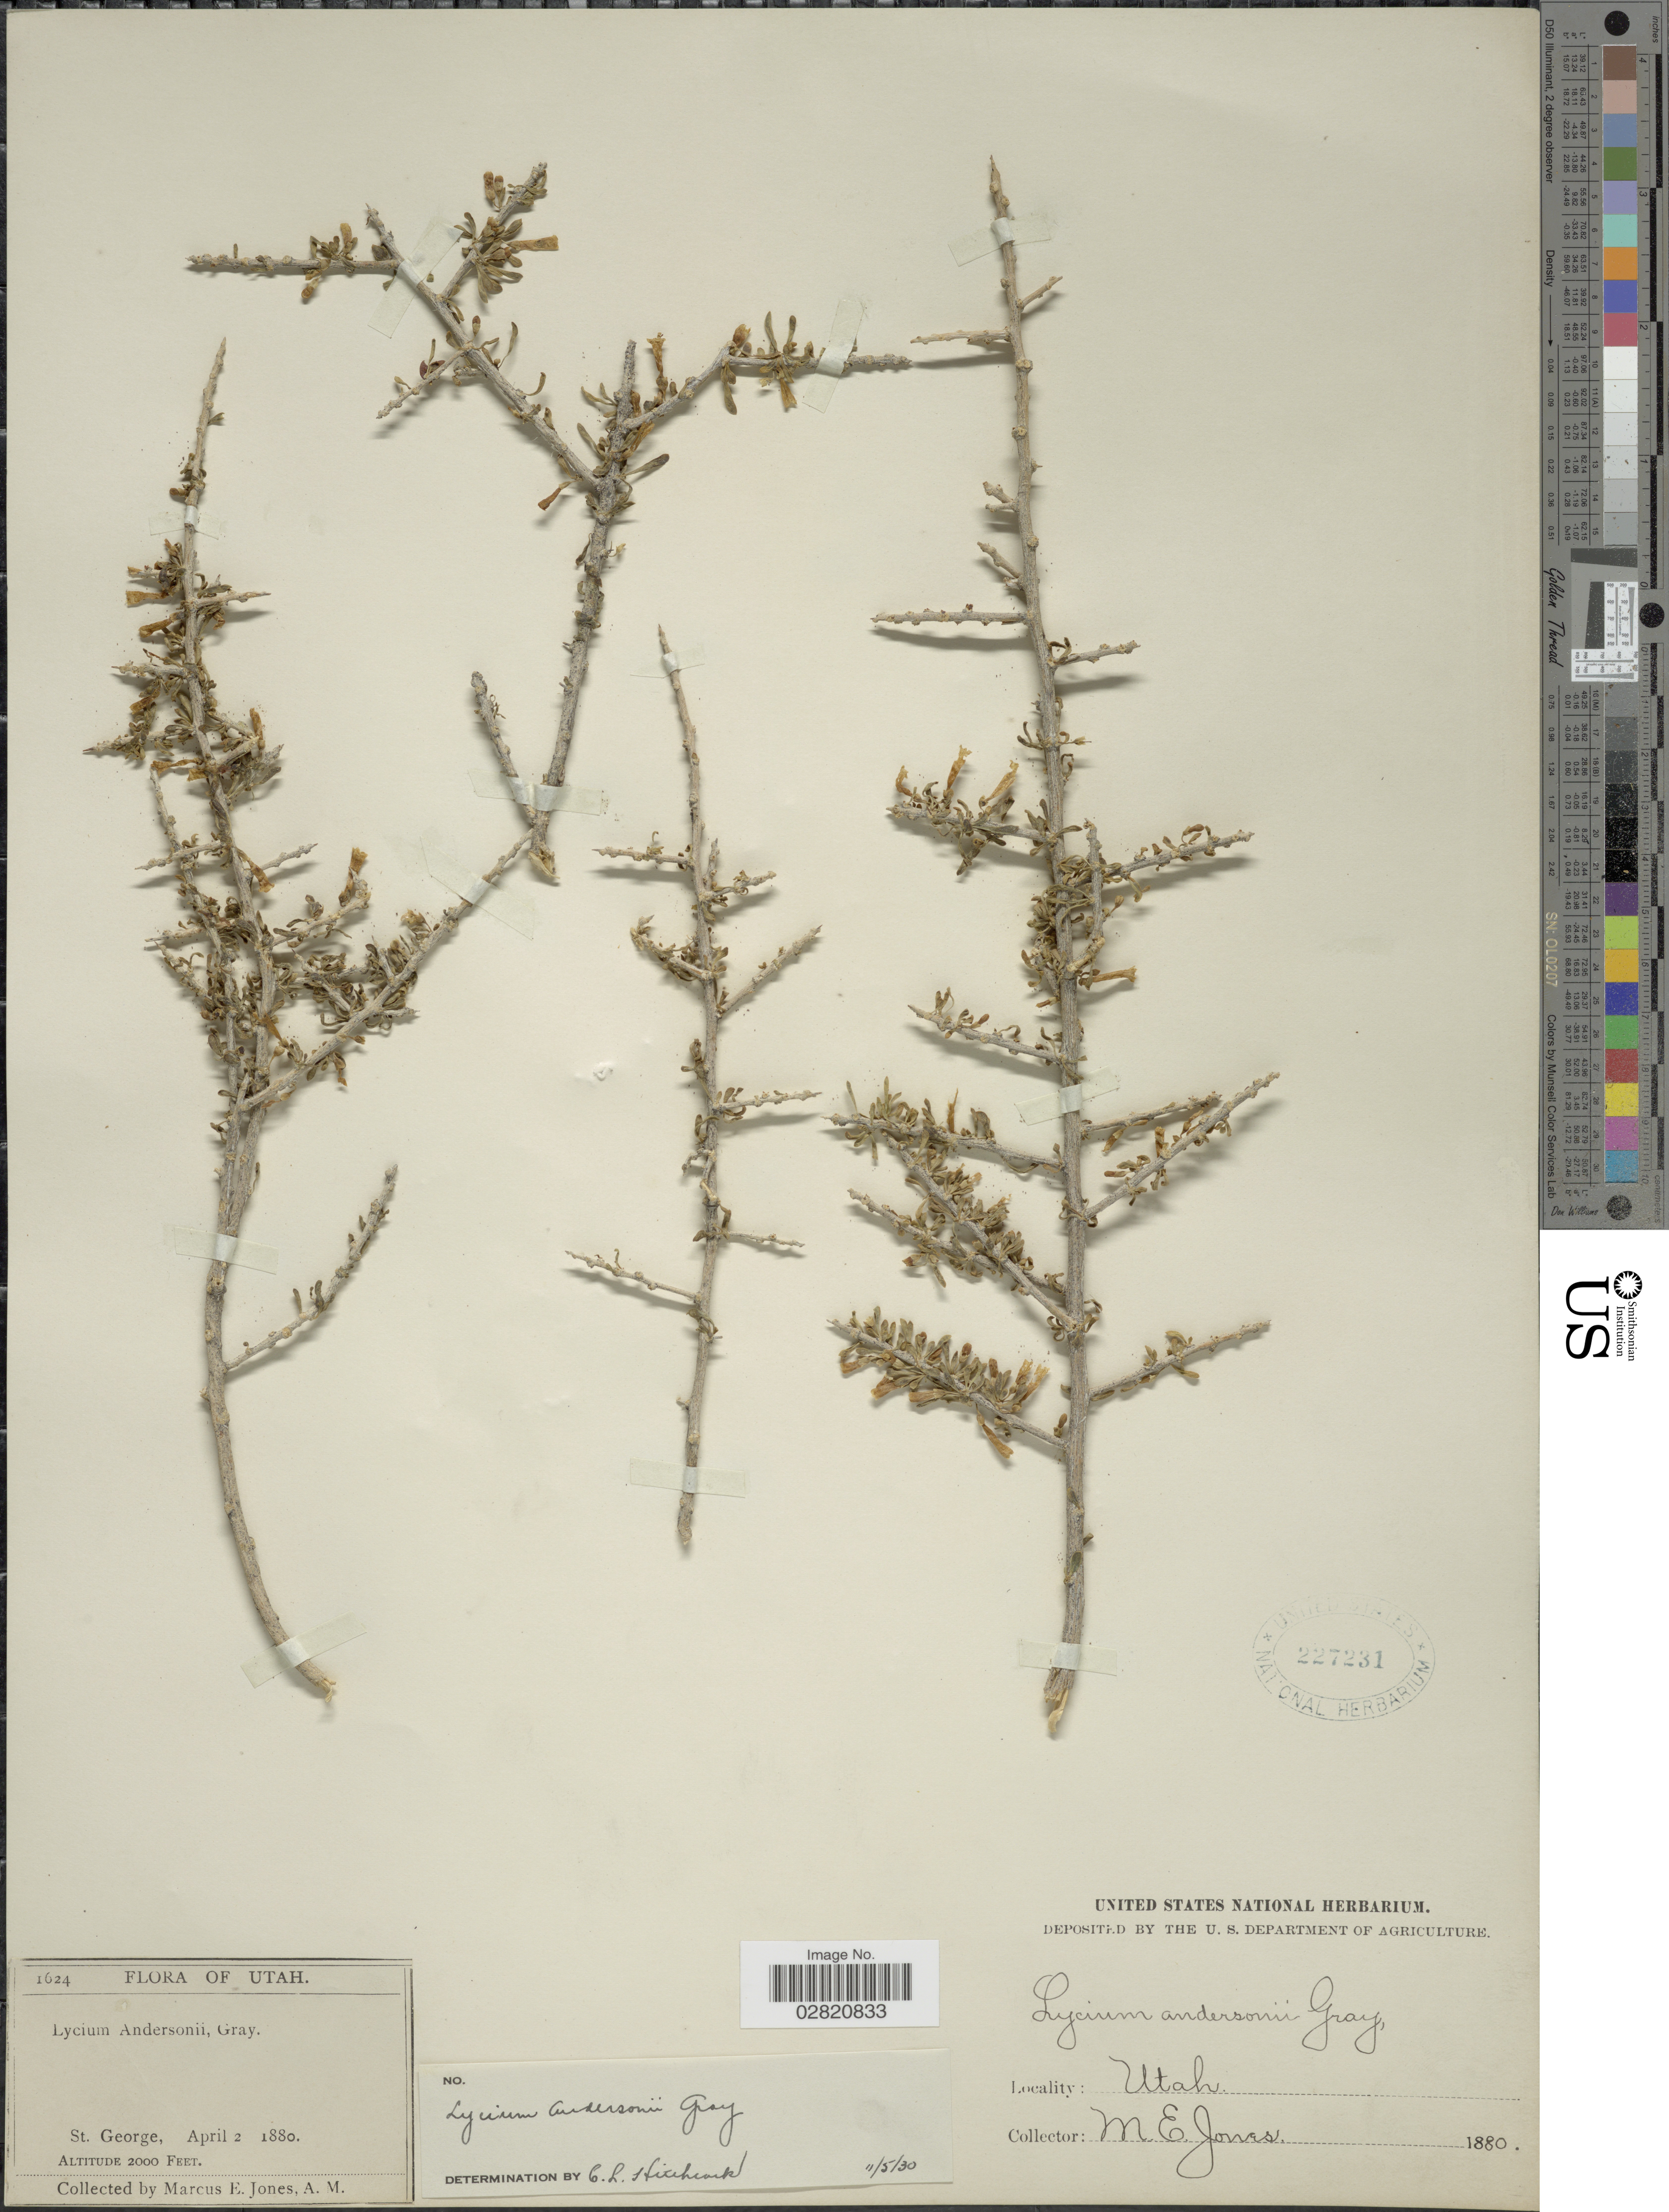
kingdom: Plantae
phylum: Tracheophyta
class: Magnoliopsida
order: Solanales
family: Solanaceae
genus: Lycium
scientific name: Lycium andersonii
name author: A. Gray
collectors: M. E. Jones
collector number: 1624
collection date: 1880-04-02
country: United States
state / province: Utah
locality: St. George.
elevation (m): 610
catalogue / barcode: US 227231